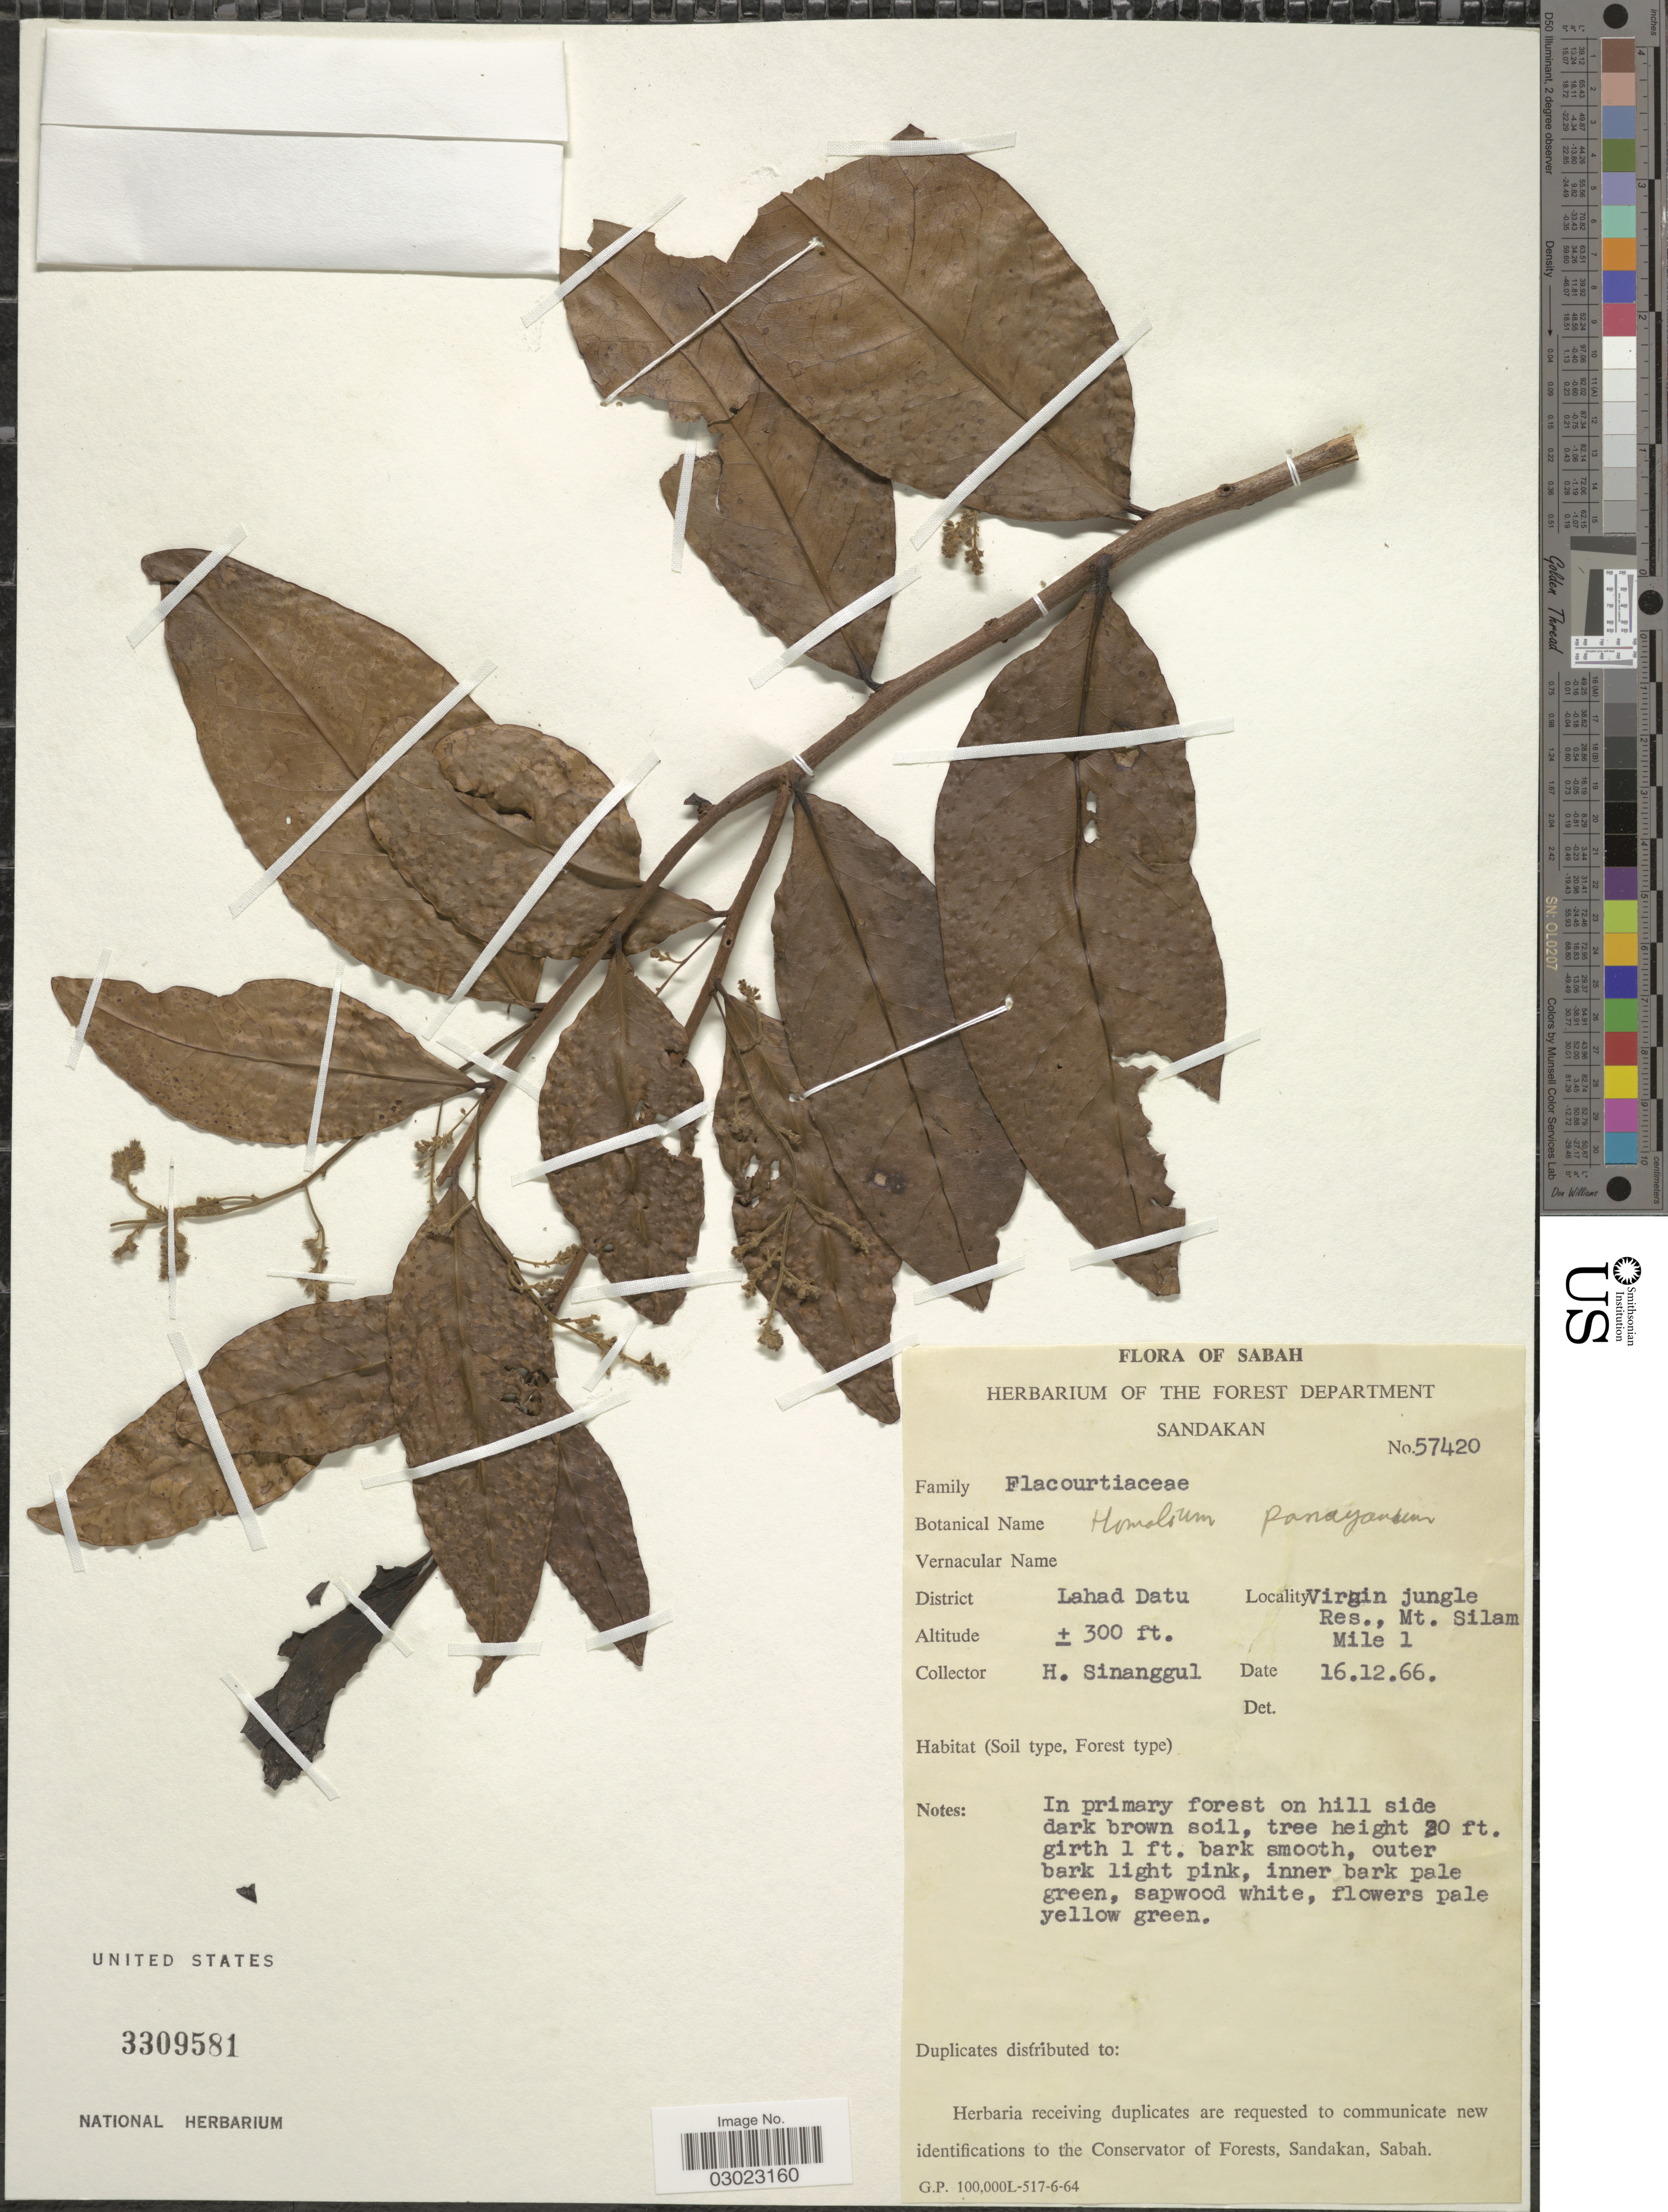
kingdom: Plantae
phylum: Tracheophyta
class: Magnoliopsida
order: Malpighiales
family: Salicaceae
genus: Homalium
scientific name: Homalium panayanum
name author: Fern.-Vill.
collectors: H. Sinanggul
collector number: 57420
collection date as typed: Transcribed d/m/y: 16/12/66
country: Malaysia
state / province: Sabah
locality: District Lahad Datu. Virgin jungle Res., Mt. Silam Mile 1.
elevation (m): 91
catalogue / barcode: US 3309581